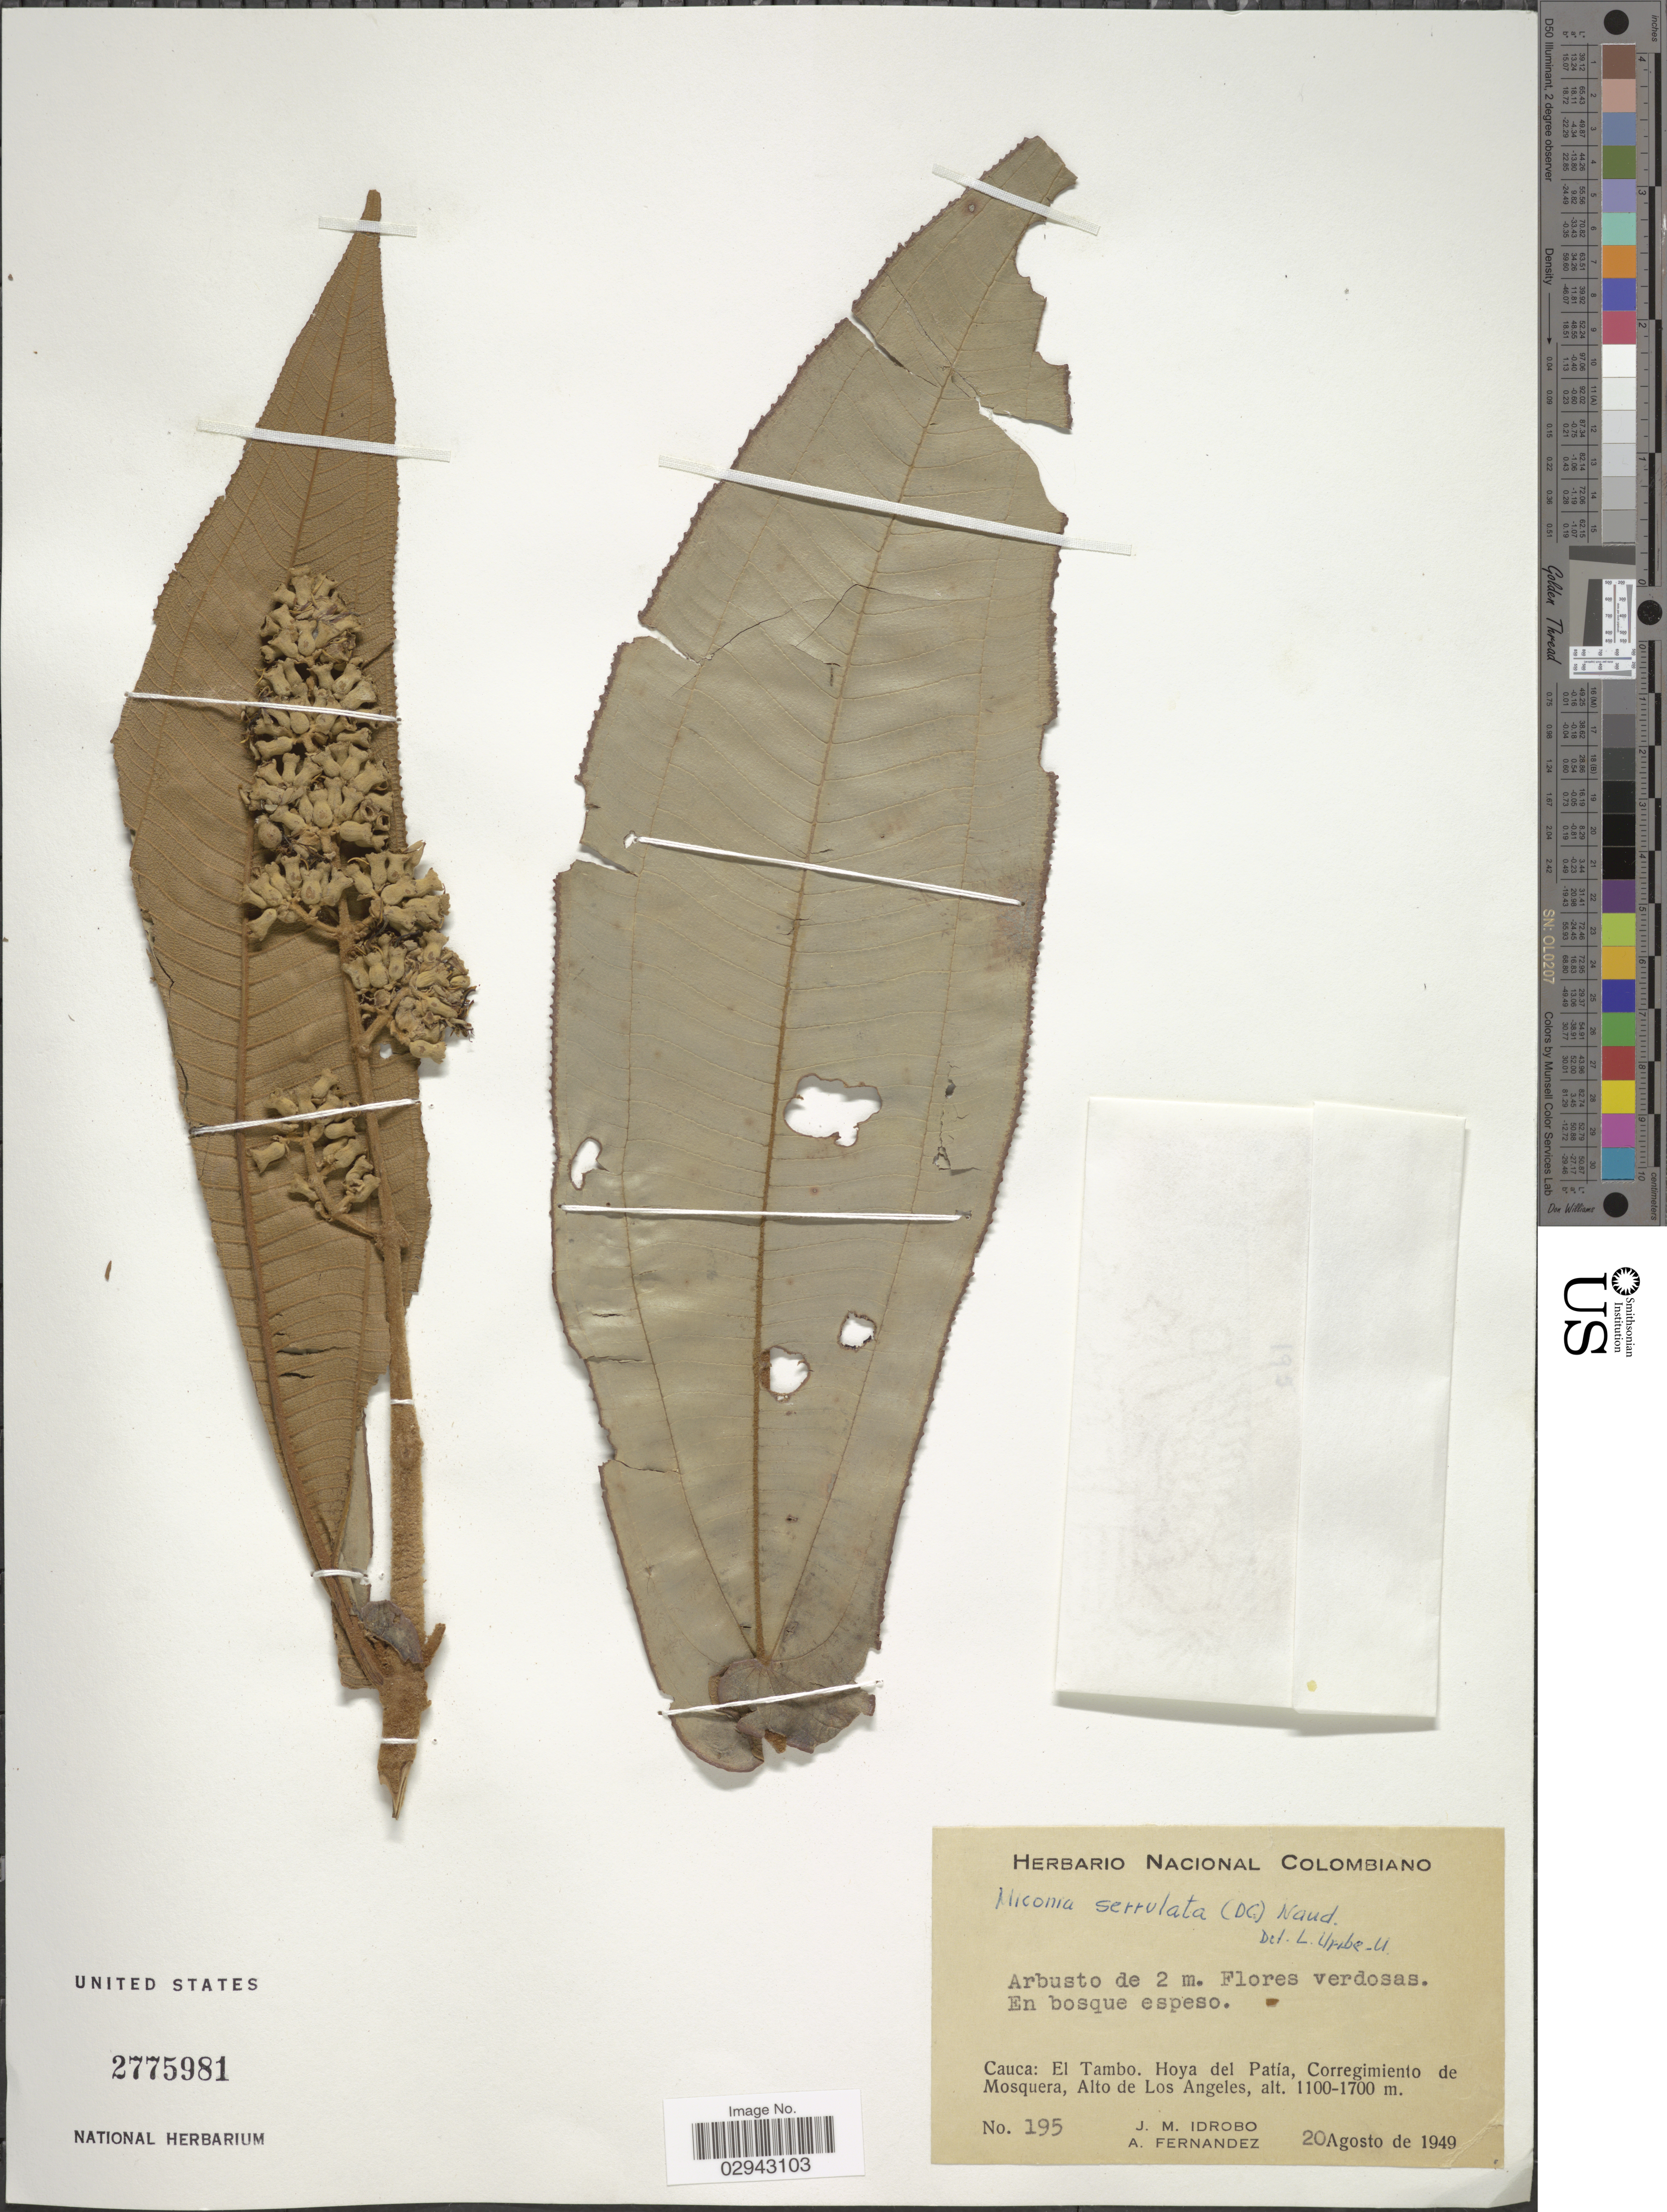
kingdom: Plantae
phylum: Tracheophyta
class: Magnoliopsida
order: Myrtales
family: Melastomataceae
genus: Miconia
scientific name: Miconia serrulata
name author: (DC.) Naudin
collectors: J. M. Idrobo & A. Fernandez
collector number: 195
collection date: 1949-08-20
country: Colombia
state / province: Cauca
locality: El Tambo. Hoya del Patía, Corregimiento de Mosquera, Alto de Los Angeles.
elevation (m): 1100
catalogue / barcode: US 2775981